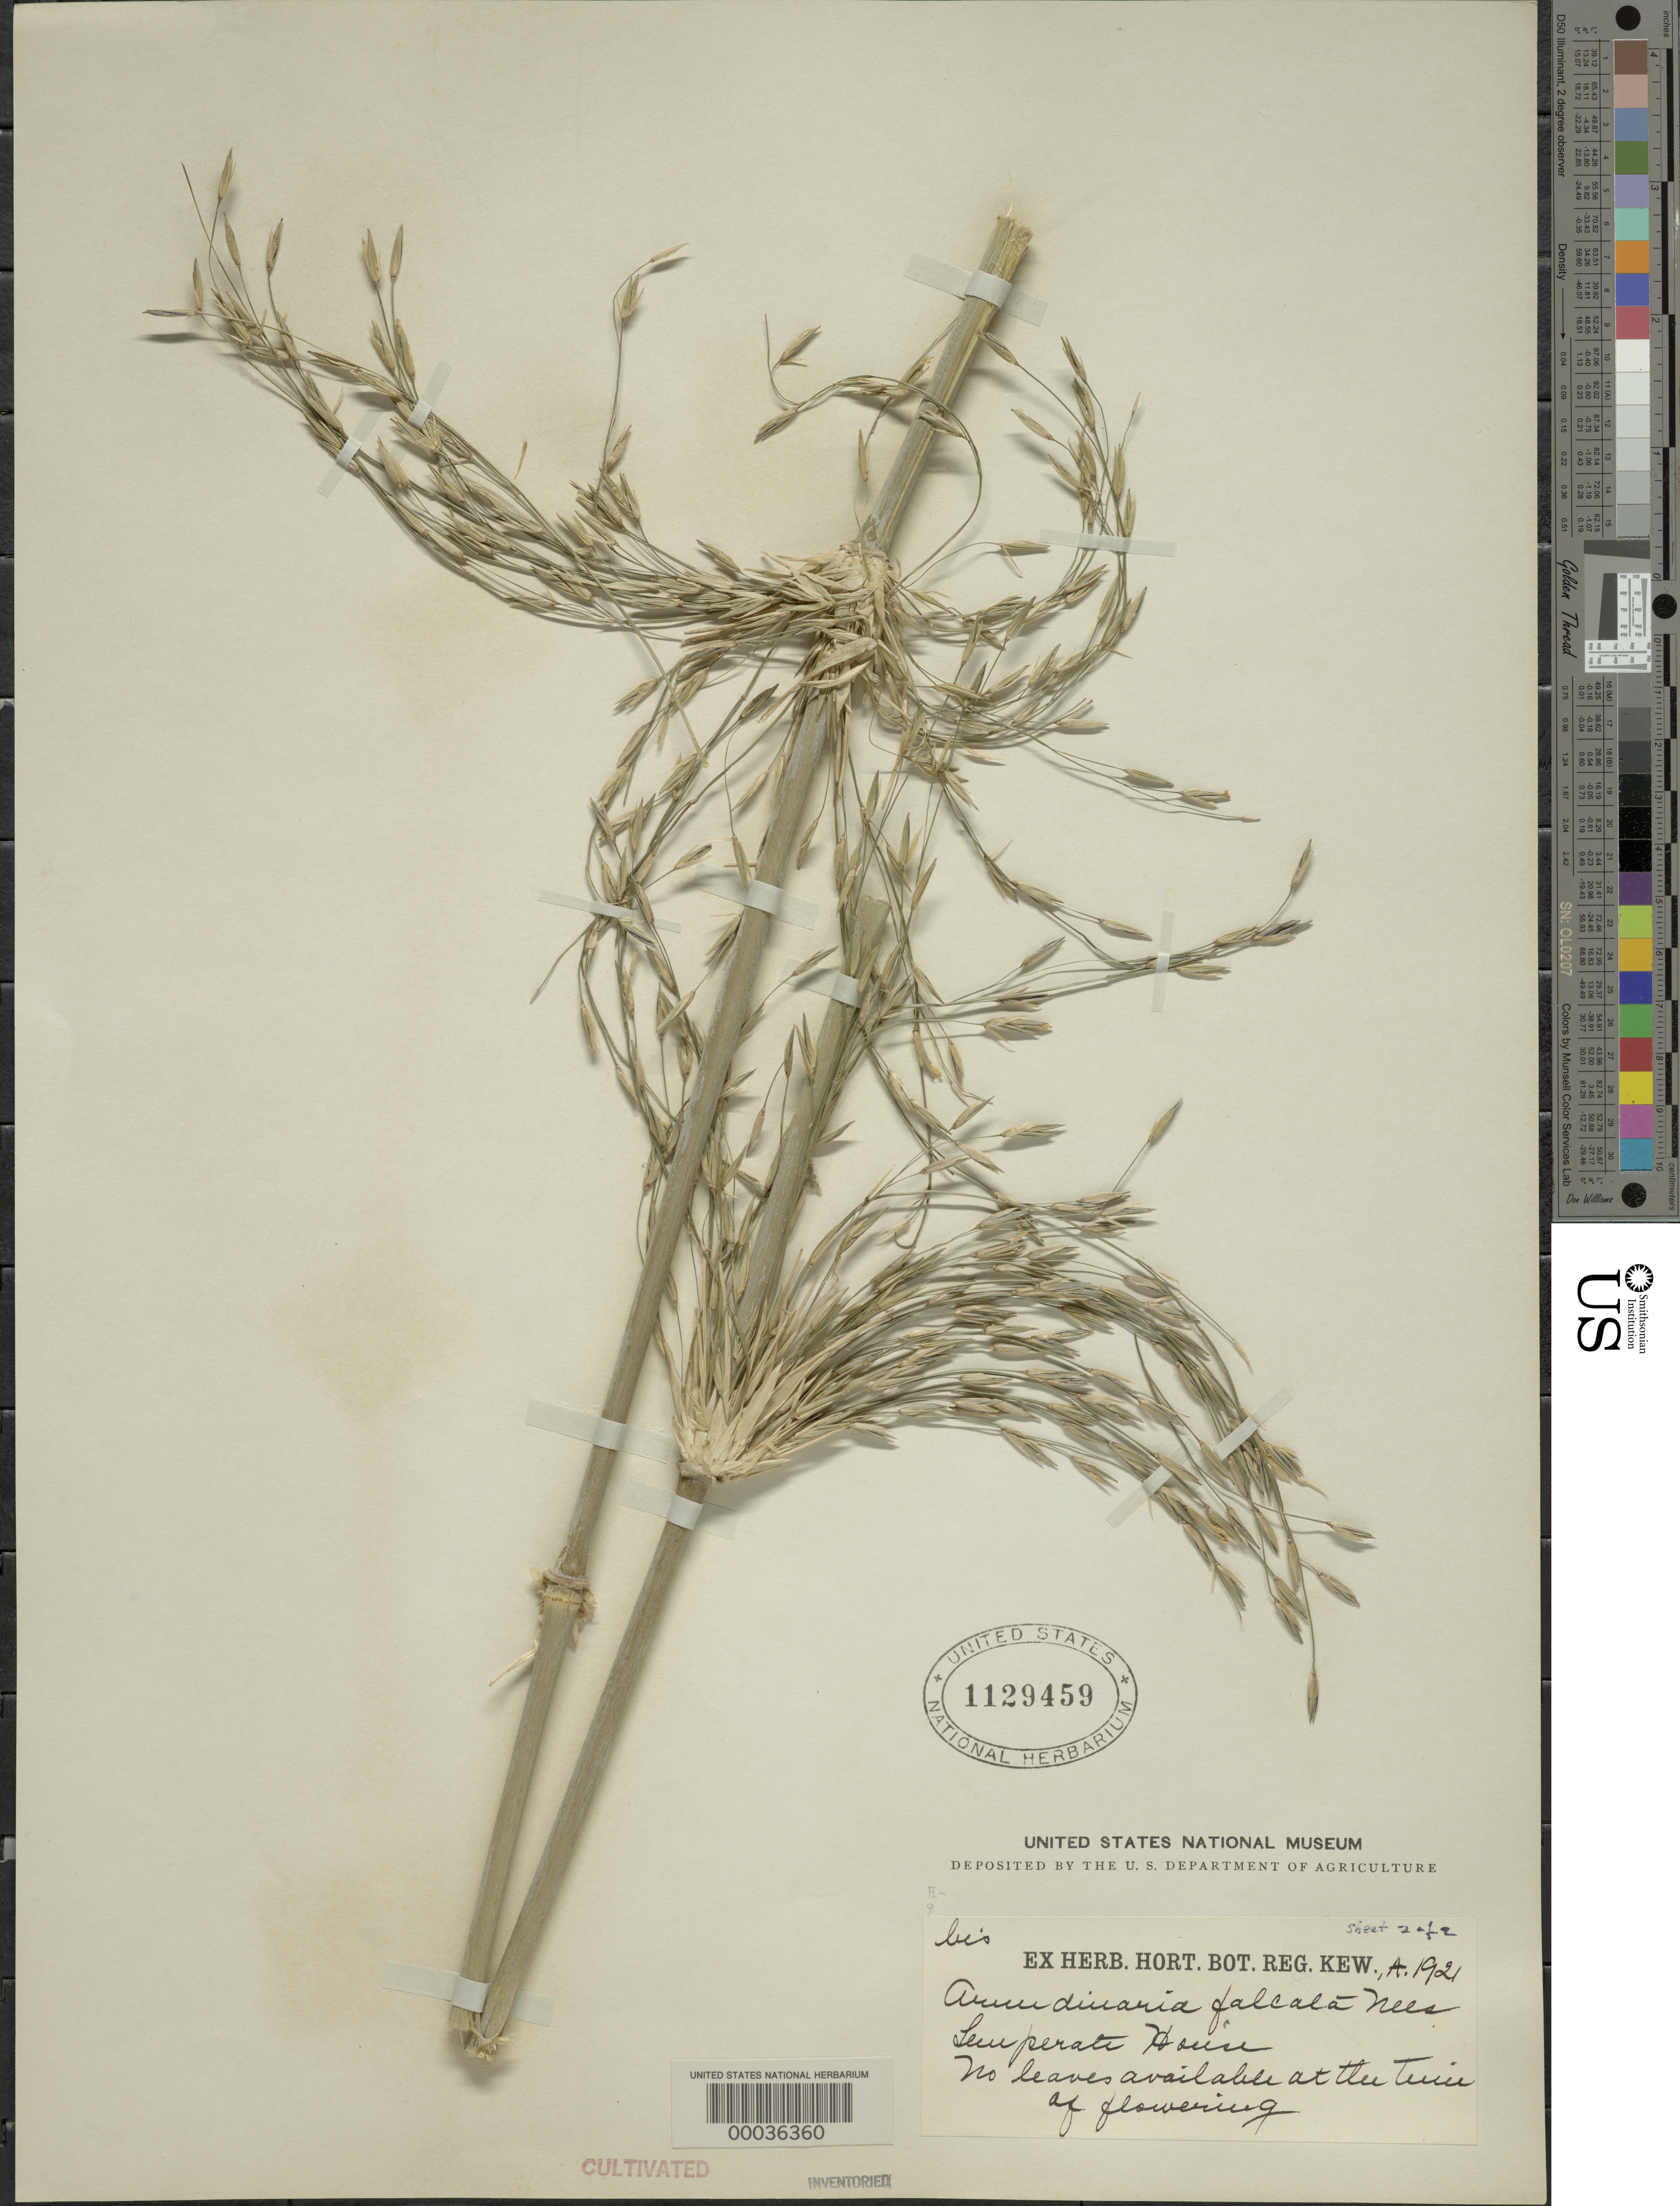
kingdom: Plantae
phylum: Tracheophyta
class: Liliopsida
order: Poales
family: Poaceae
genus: Drepanostachyum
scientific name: Drepanostachyum falconeri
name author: (Hook. f. ex Munro) Soderstr.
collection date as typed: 1921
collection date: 1921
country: United Kingdom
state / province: England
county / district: Surrey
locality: Royal botanic gardens-kew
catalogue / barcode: US 1129459